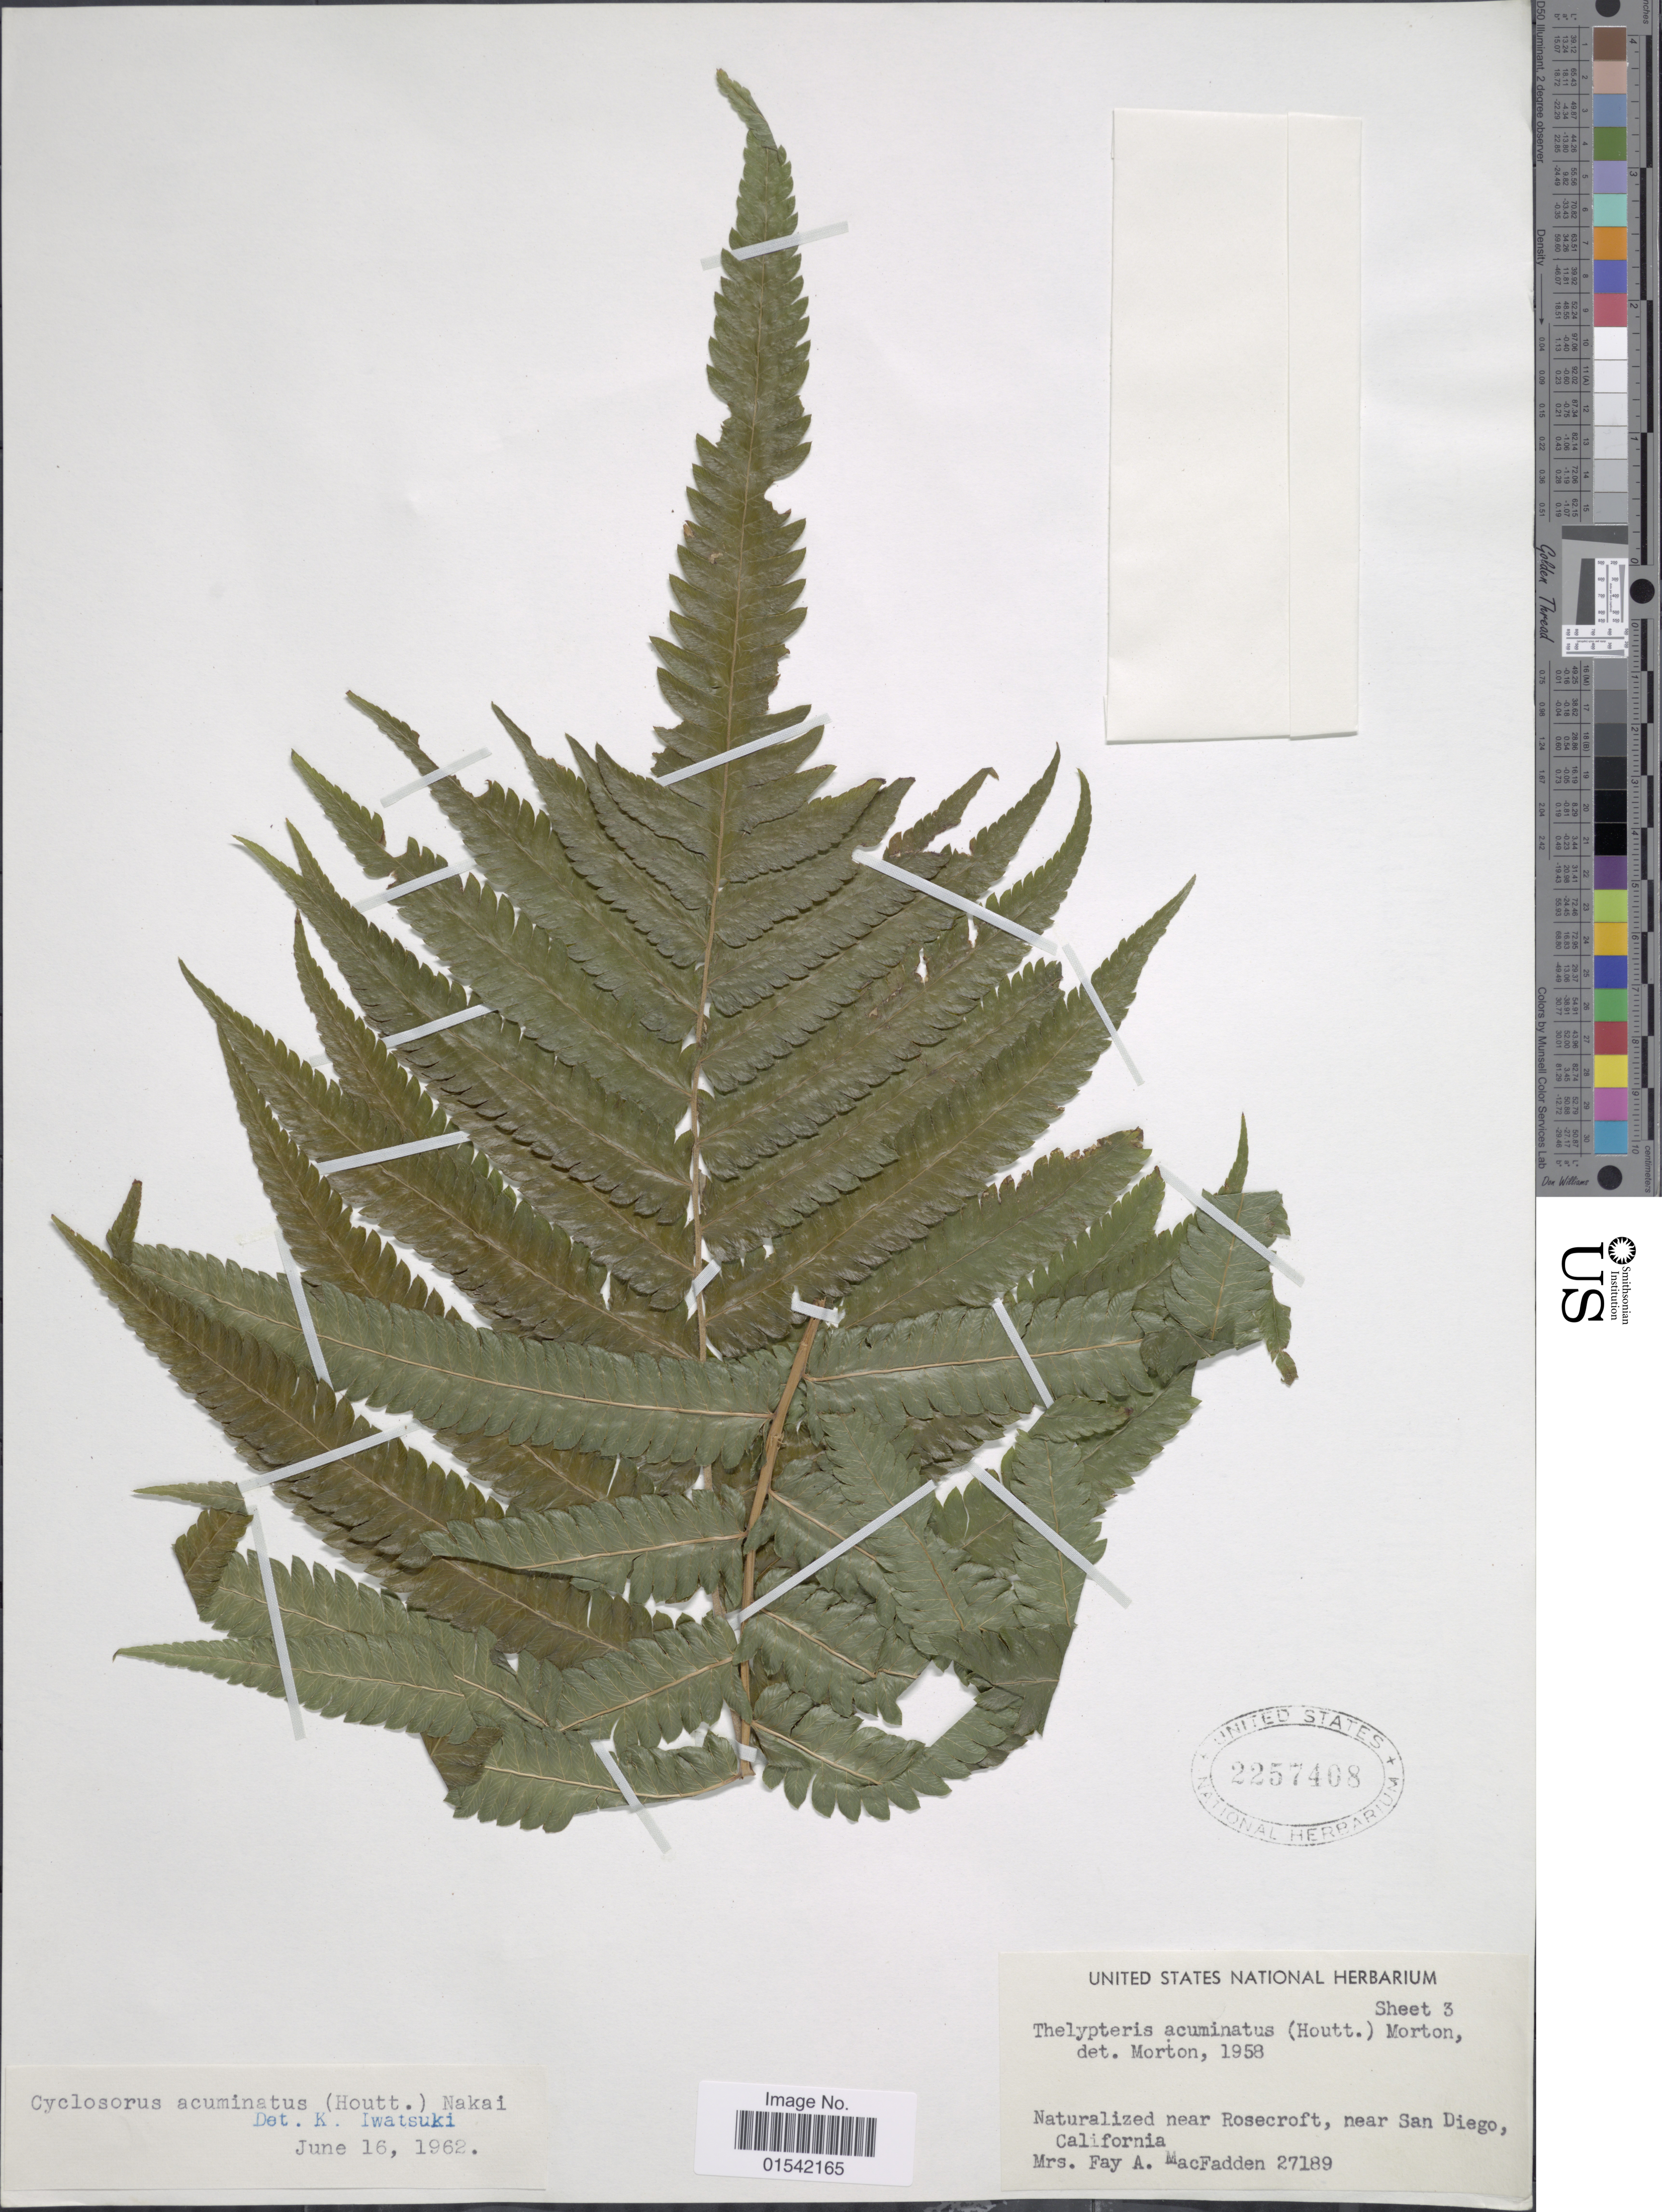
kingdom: Plantae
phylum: Tracheophyta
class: Polypodiopsida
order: Polypodiales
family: Thelypteridaceae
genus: Cyclosorus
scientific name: Cyclosorus acuminatus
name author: (Houtt.) Nakai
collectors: F. MacFadden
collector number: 27189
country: United States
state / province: California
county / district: San Diego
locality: Naturalized near Rosecroft, near San Diego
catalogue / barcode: US 2257408